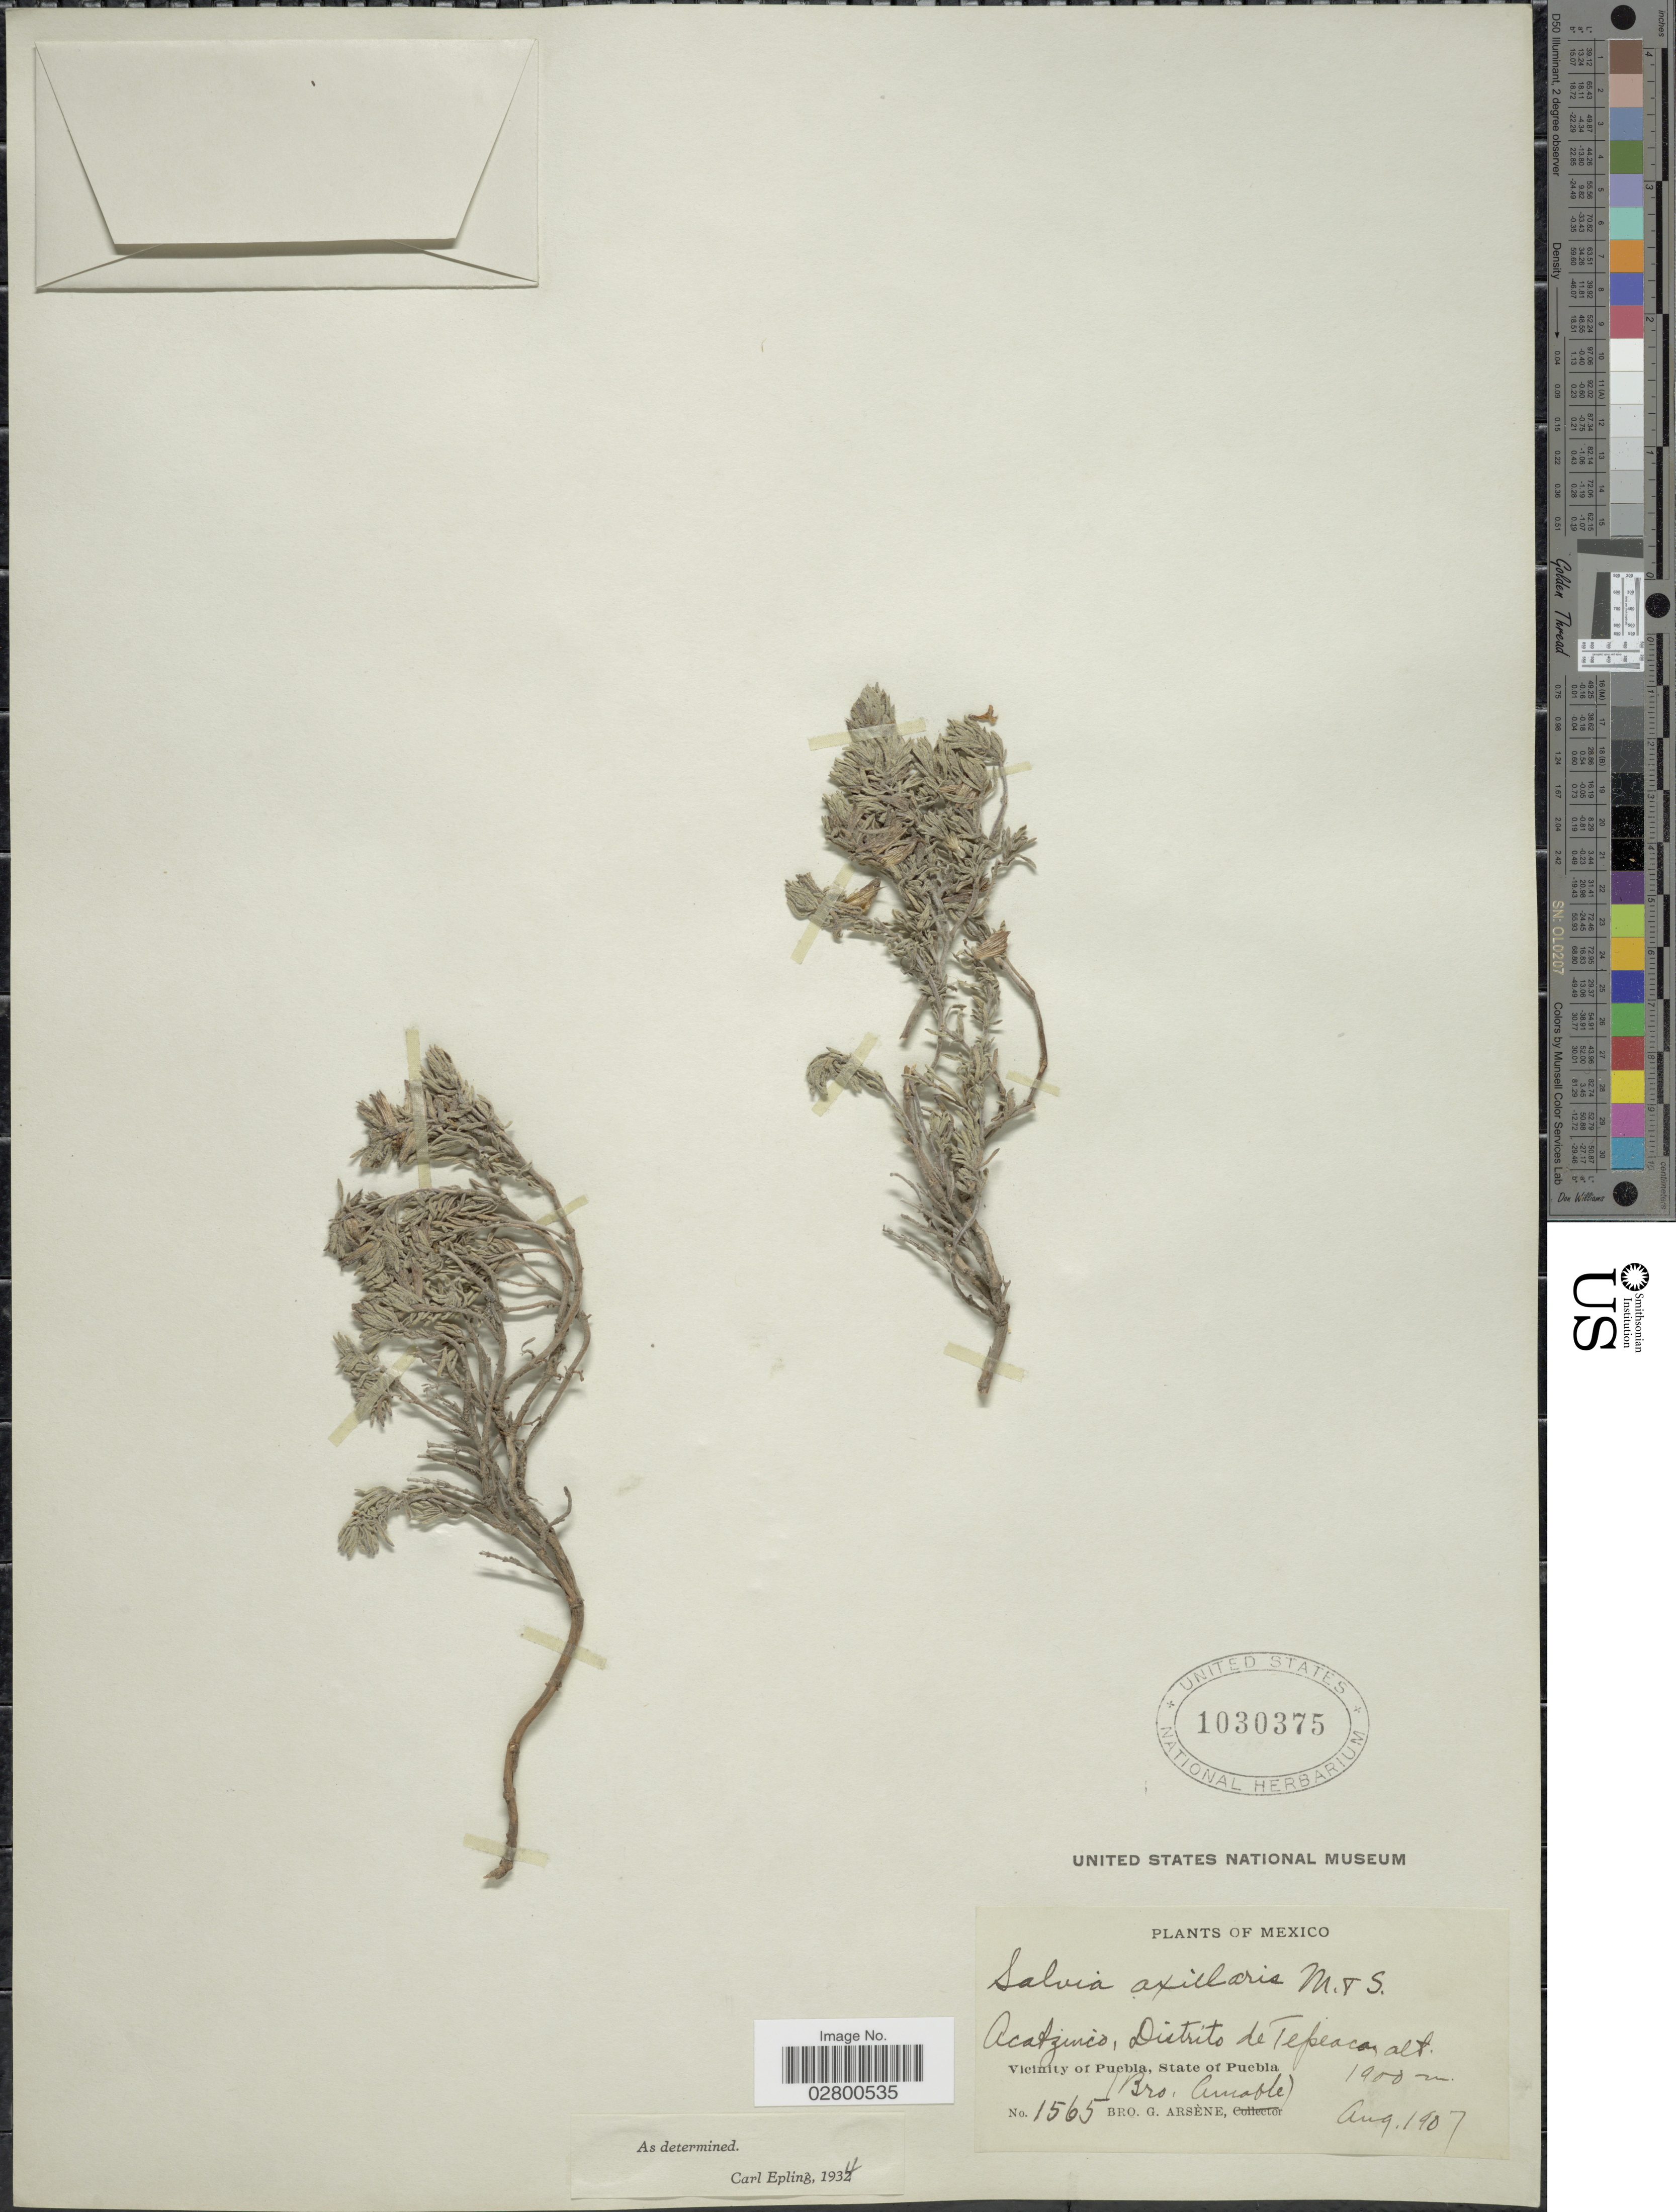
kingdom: Plantae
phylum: Tracheophyta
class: Magnoliopsida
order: Lamiales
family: Lamiaceae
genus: Salvia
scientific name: Salvia axillaris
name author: Moc. & Sessé ex Benth.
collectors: Bro. G. Arsène & B. Amable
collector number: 1565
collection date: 1907-08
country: Mexico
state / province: Puebla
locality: Acatzinco, Districto de Tepeaca. Vicinity of Puebla.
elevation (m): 1900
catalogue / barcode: US 1030375